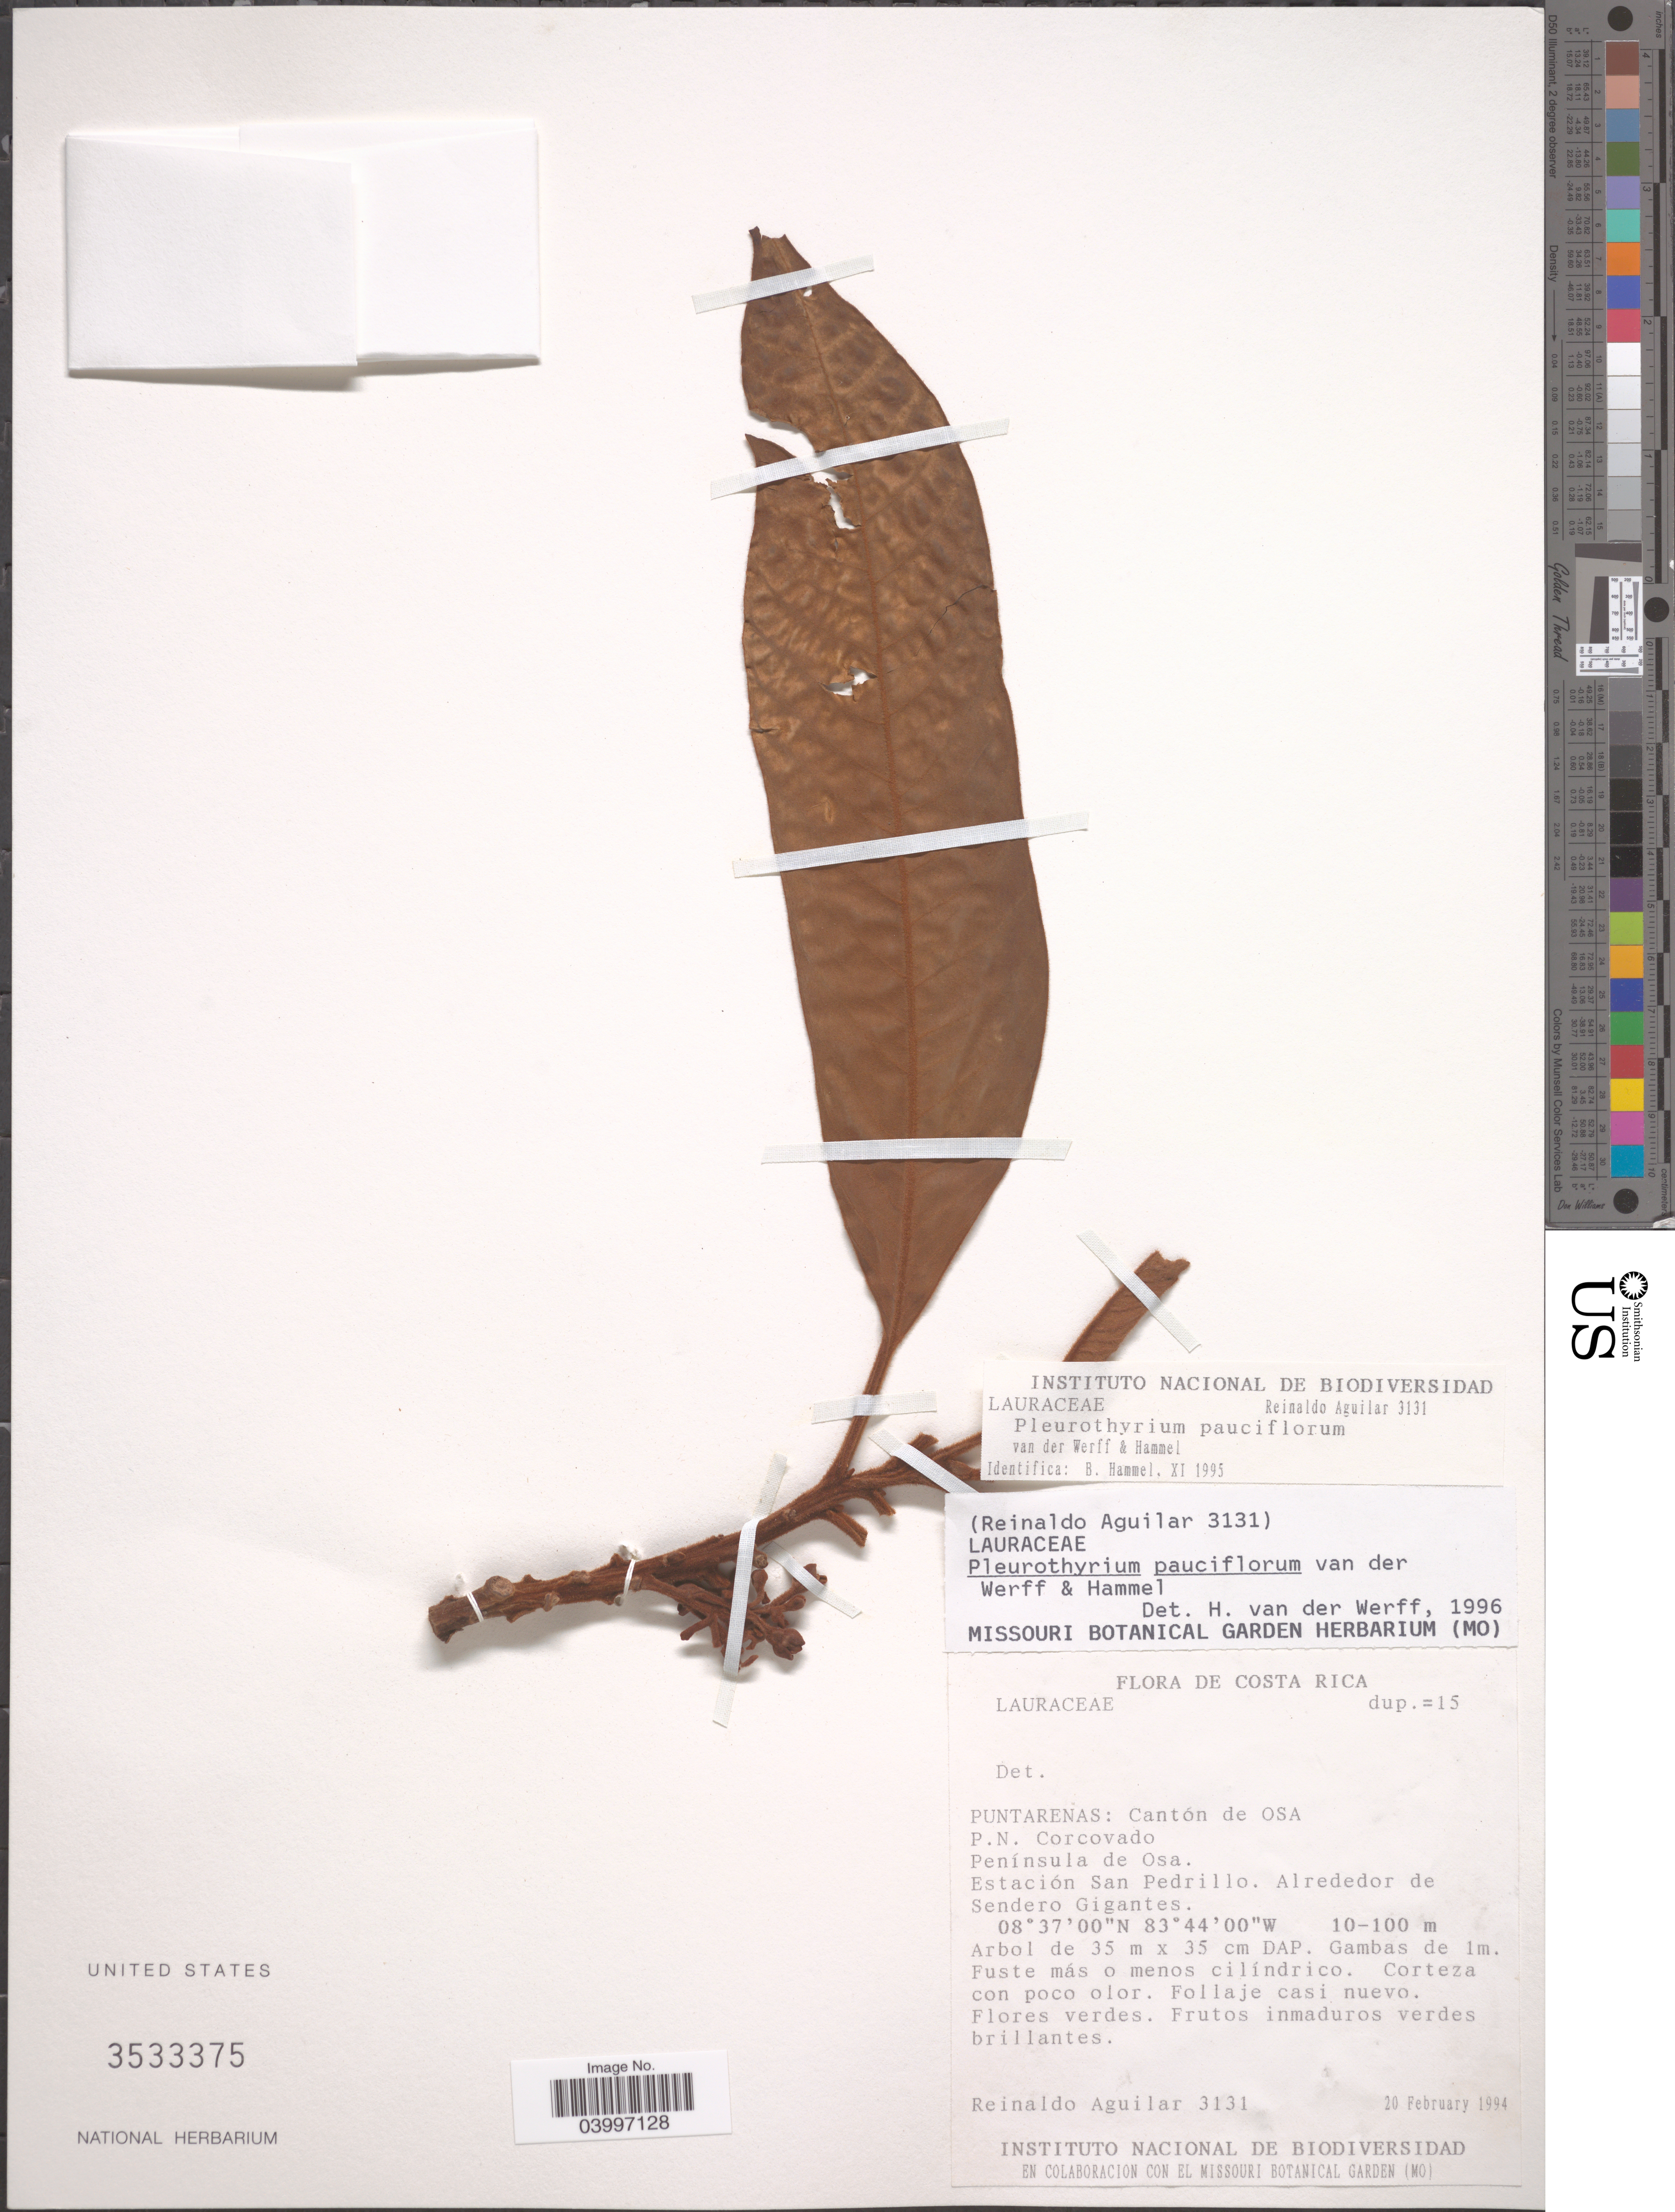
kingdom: Plantae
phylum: Tracheophyta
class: Magnoliopsida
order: Laurales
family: Lauraceae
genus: Pleurothyrium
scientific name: Pleurothyrium pauciflorum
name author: van der Werff & Hammel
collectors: R. Aguilar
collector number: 3131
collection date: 1994-02-20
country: Costa Rica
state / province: Puntarenas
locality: Cantón de Osa P. N. Corcovado. Península de Osa. Estación San Pedrillo. Alrededor de Sendero Gigantes.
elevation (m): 10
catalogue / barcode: US 3533375